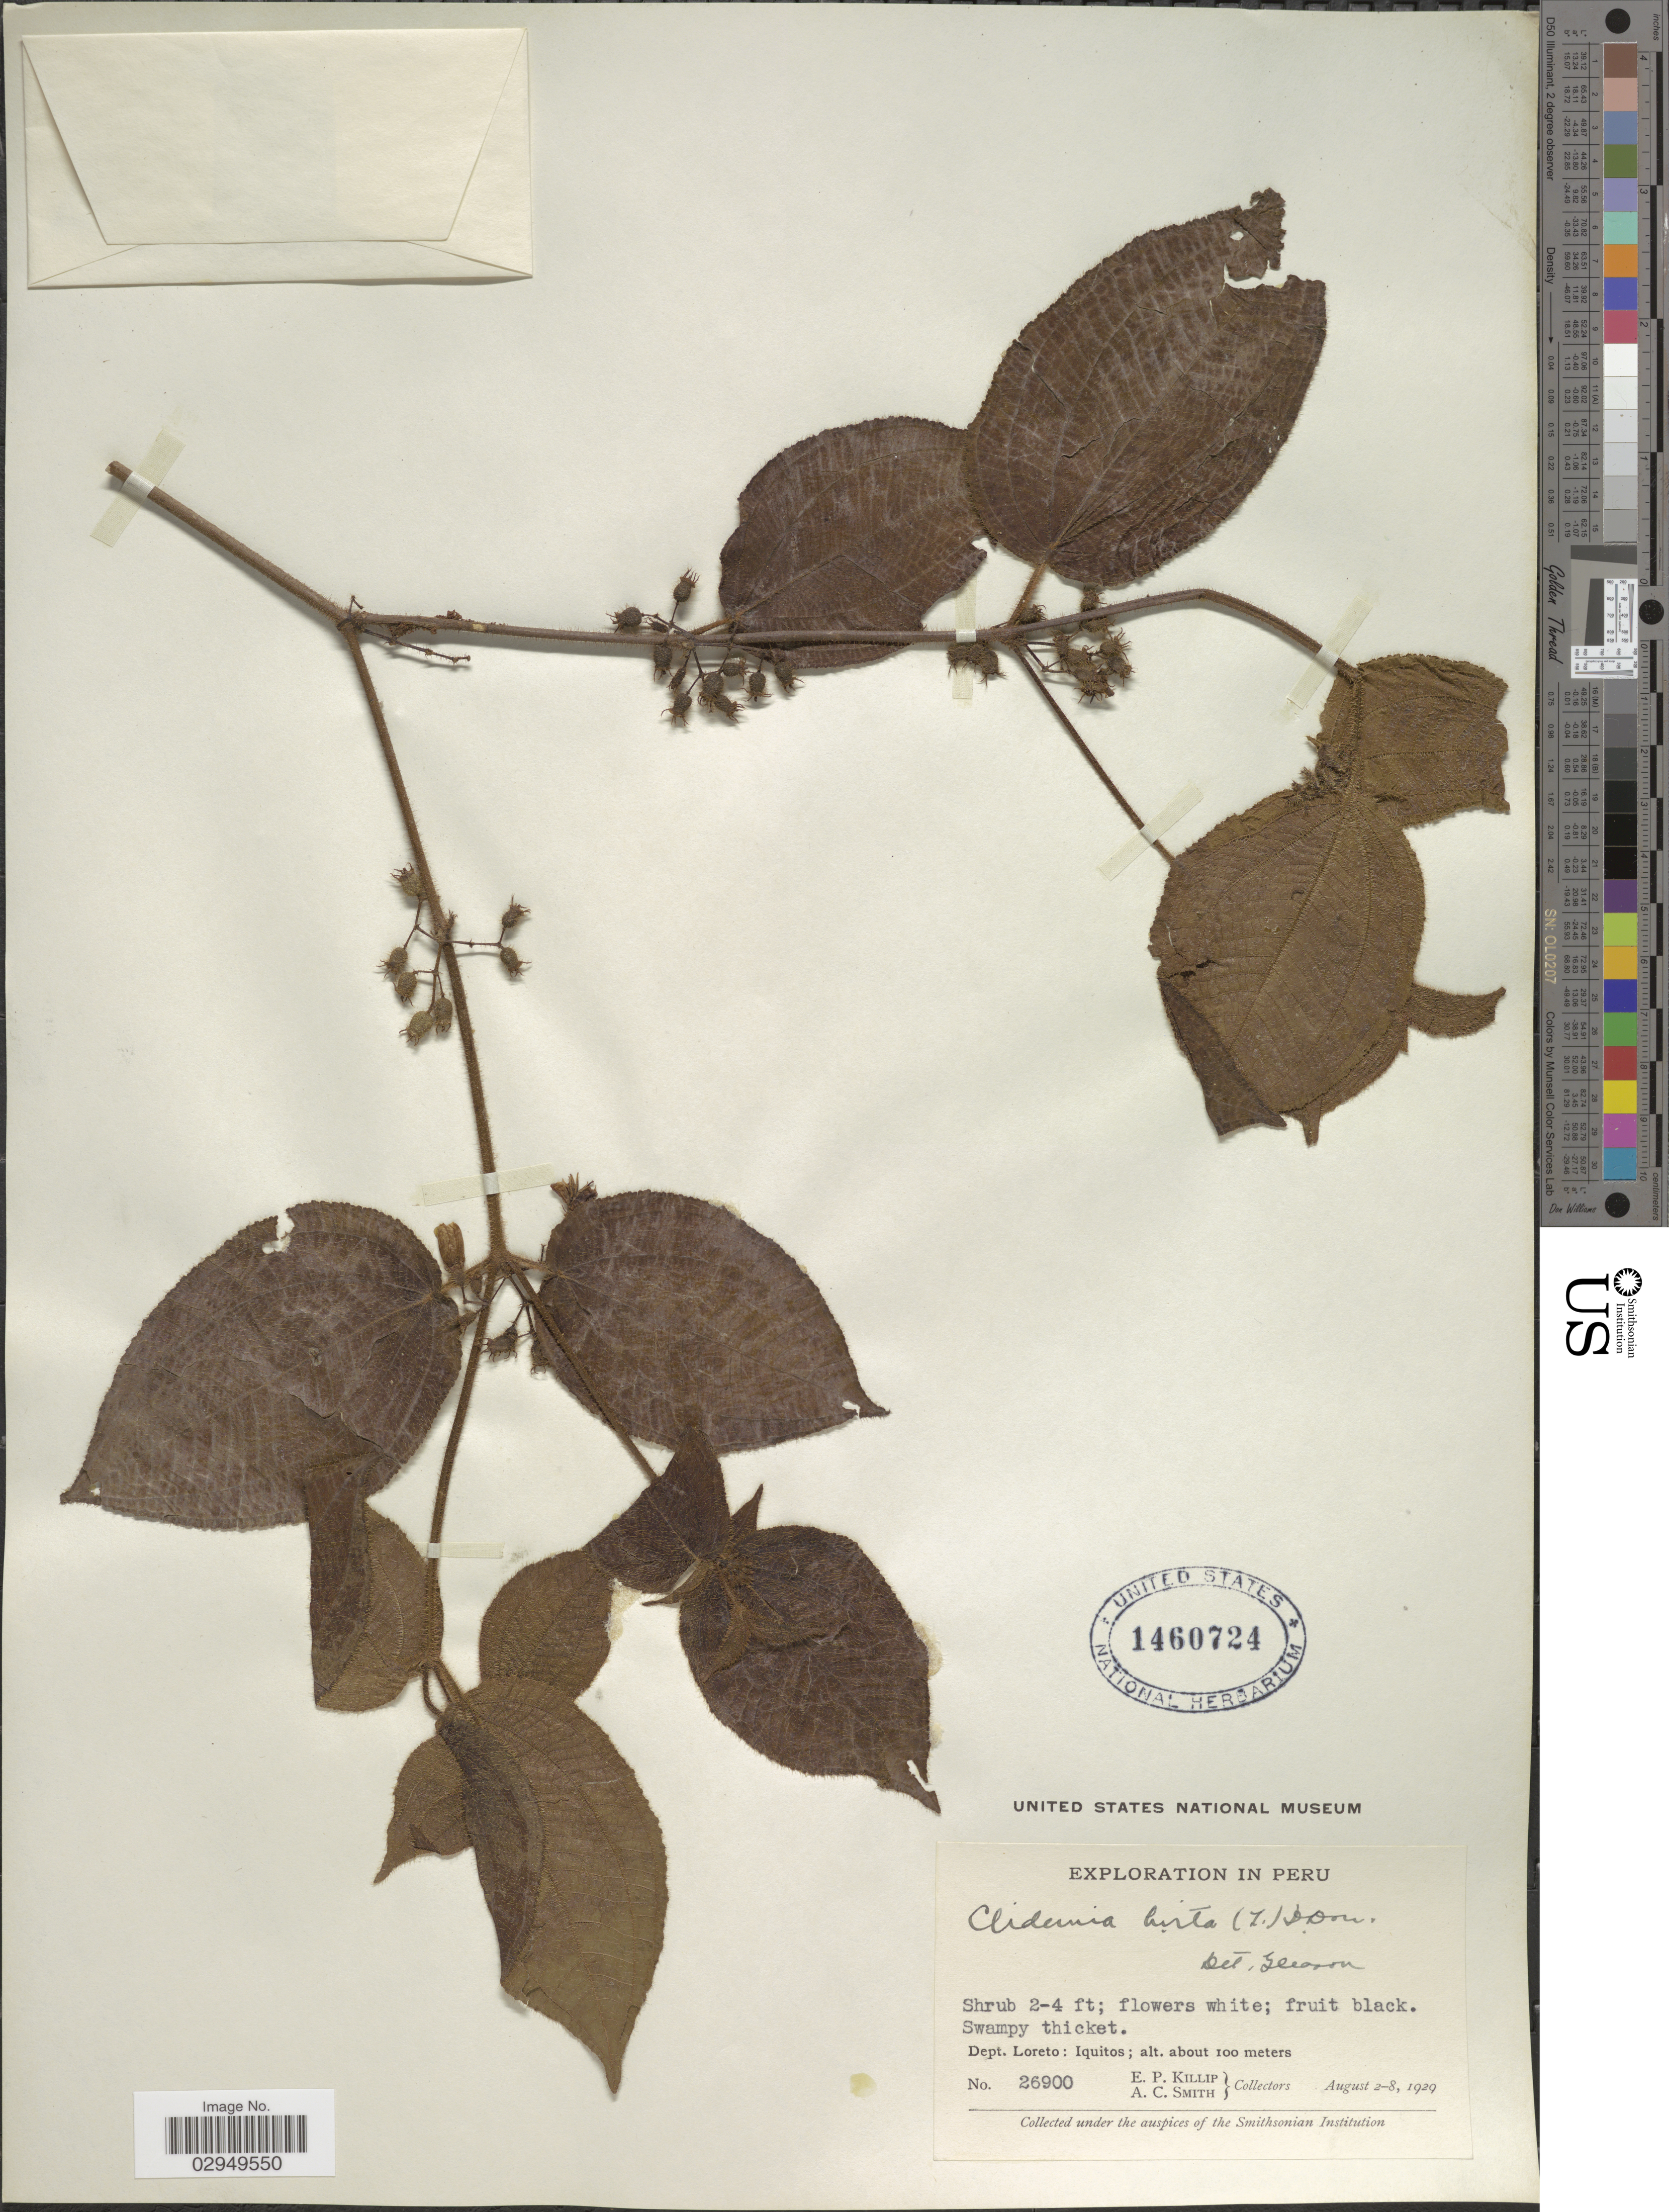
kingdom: Plantae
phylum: Tracheophyta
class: Magnoliopsida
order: Myrtales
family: Melastomataceae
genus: Clidemia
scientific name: Clidemia hirta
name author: (L.) D. Don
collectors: E. P. Killip & A. C. Smith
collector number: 26900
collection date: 1929-08-02/1929-08-08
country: Peru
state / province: Loreto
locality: Dept. Loreto: Iquitos.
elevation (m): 100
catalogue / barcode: US 1460724